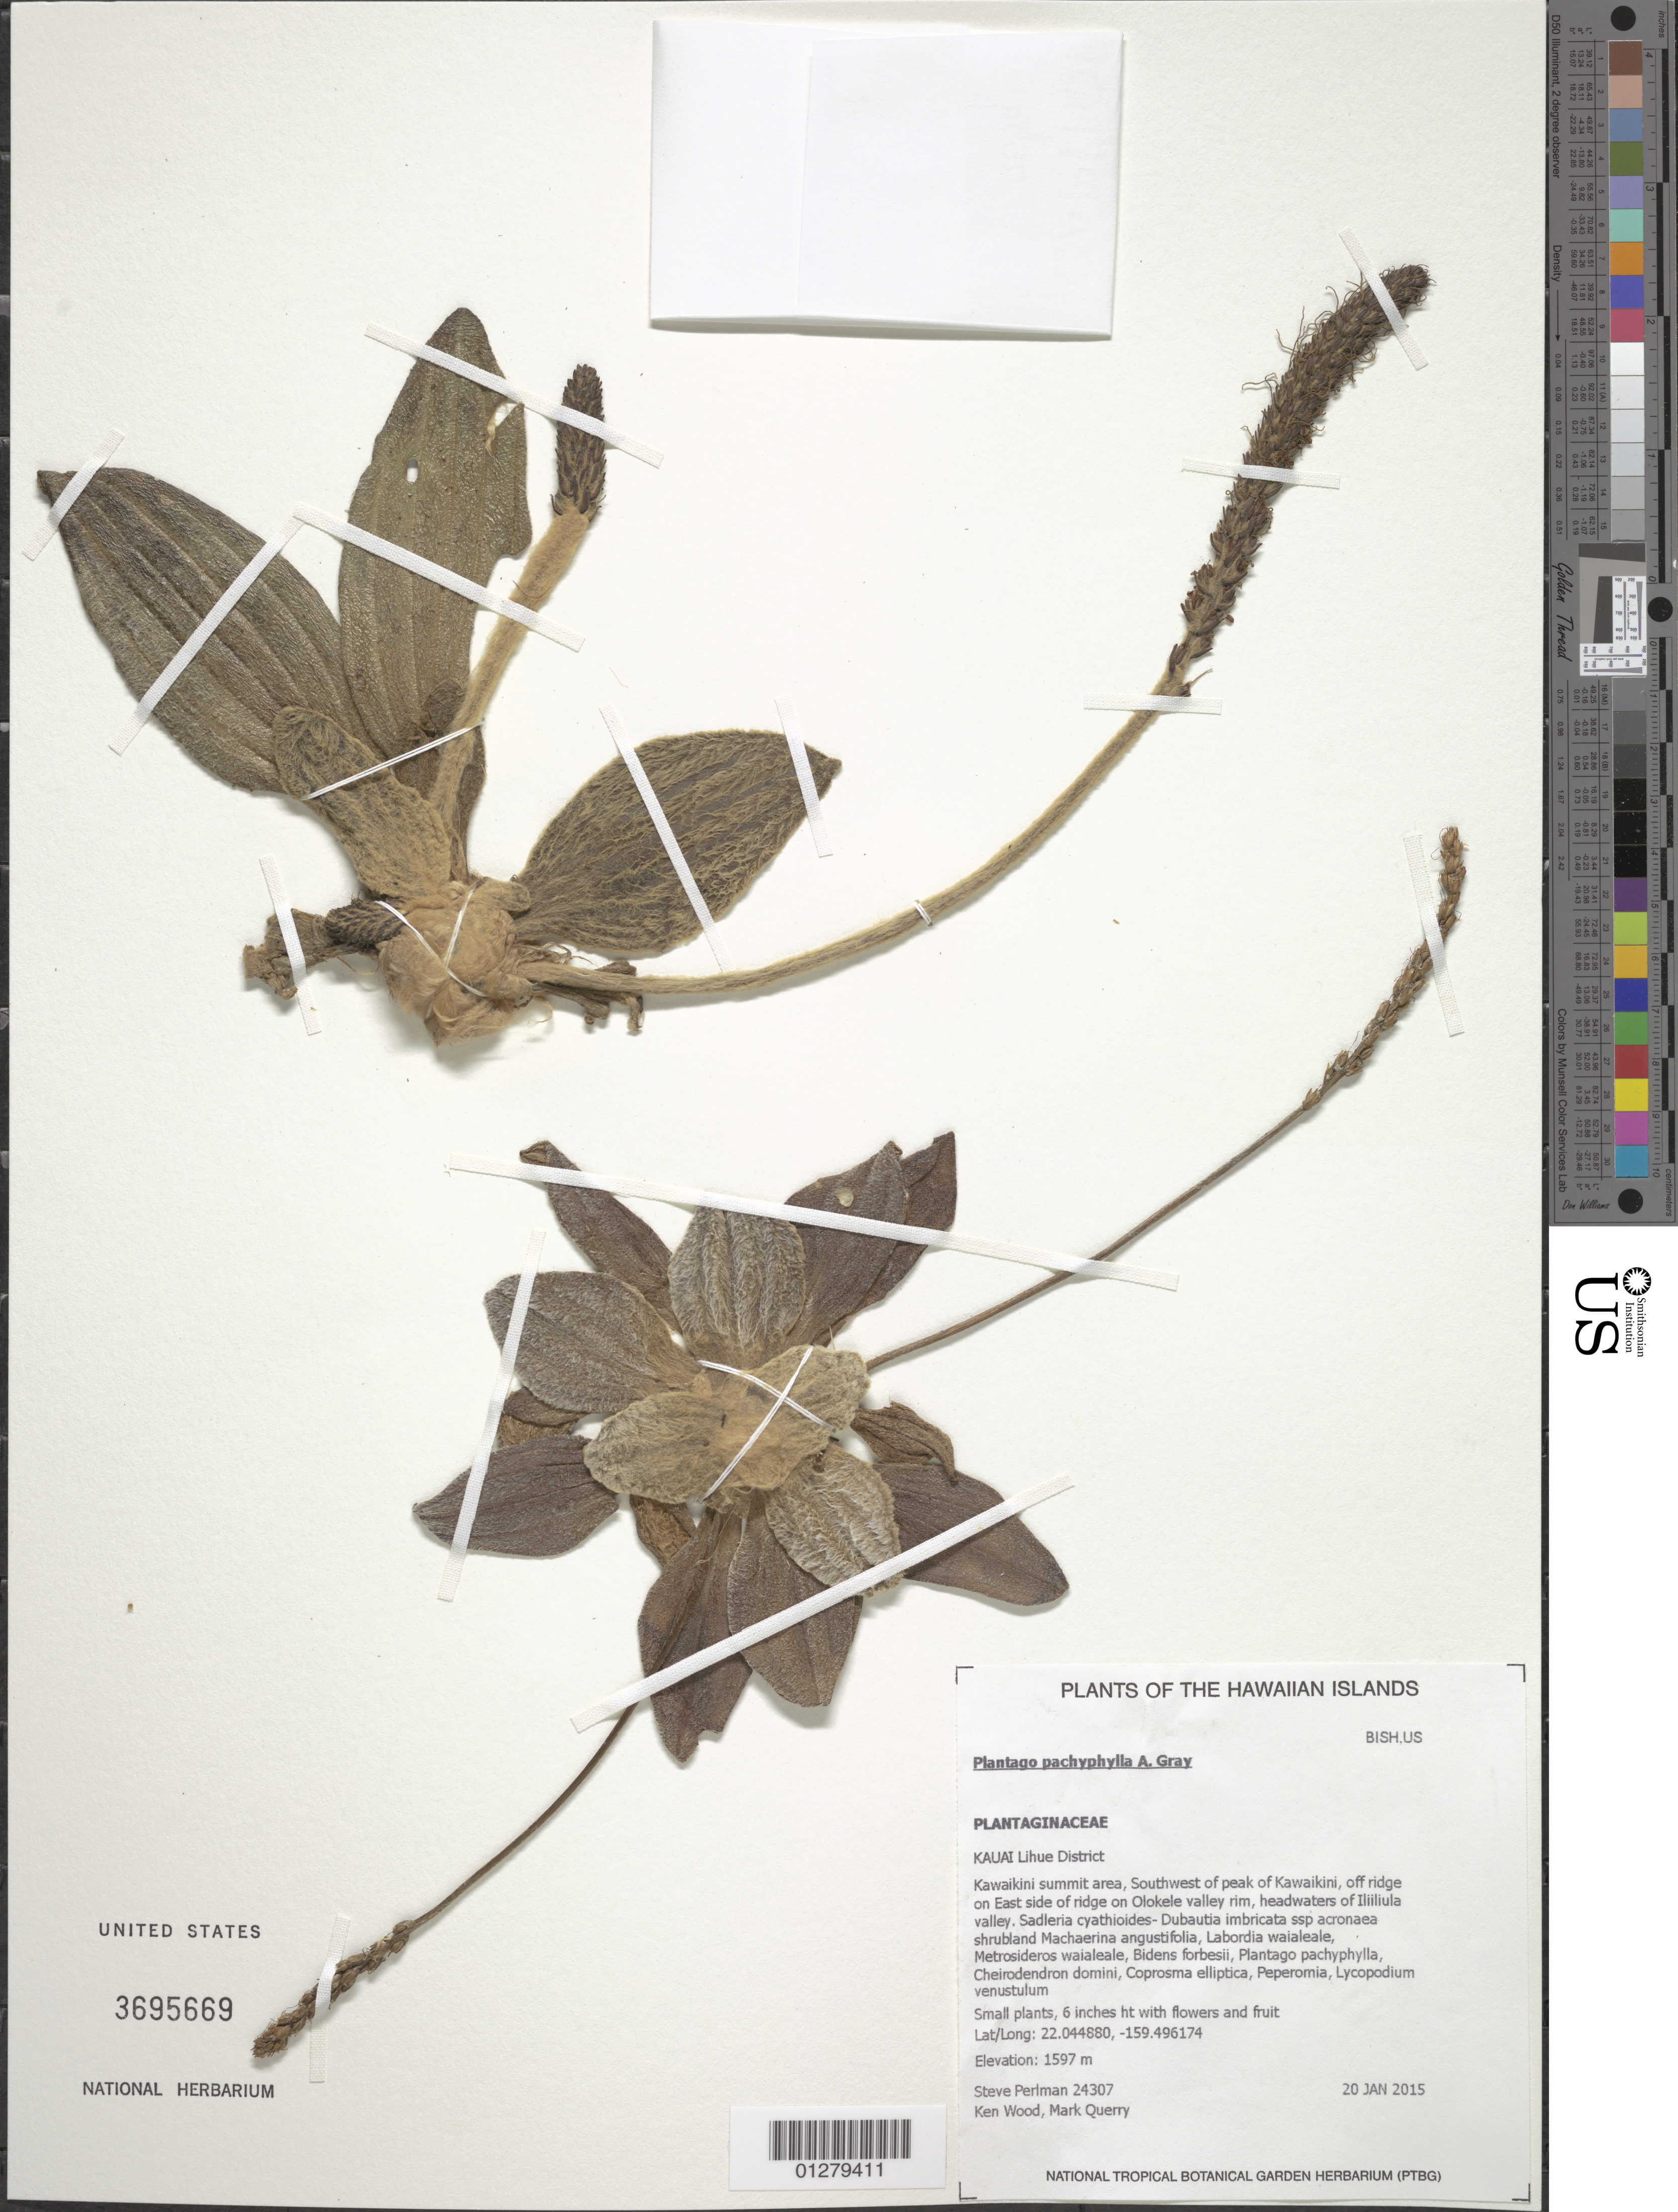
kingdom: Plantae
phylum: Tracheophyta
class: Magnoliopsida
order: Lamiales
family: Plantaginaceae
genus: Plantago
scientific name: Plantago pachyphylla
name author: A. Gray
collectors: S. P. Perlman, K. R. Wood & M. Query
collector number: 24307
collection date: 2015-01-20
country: United States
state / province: Hawaii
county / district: Kauai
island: Kaua'i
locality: Lihue District, Kawaikini summit area, southwest of peak of Kawaikini, off ridge on east side of ridge on Olokele valley rim, headwater of Iliiliula Valley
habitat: Shrubland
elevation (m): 1597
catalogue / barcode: US 3695669